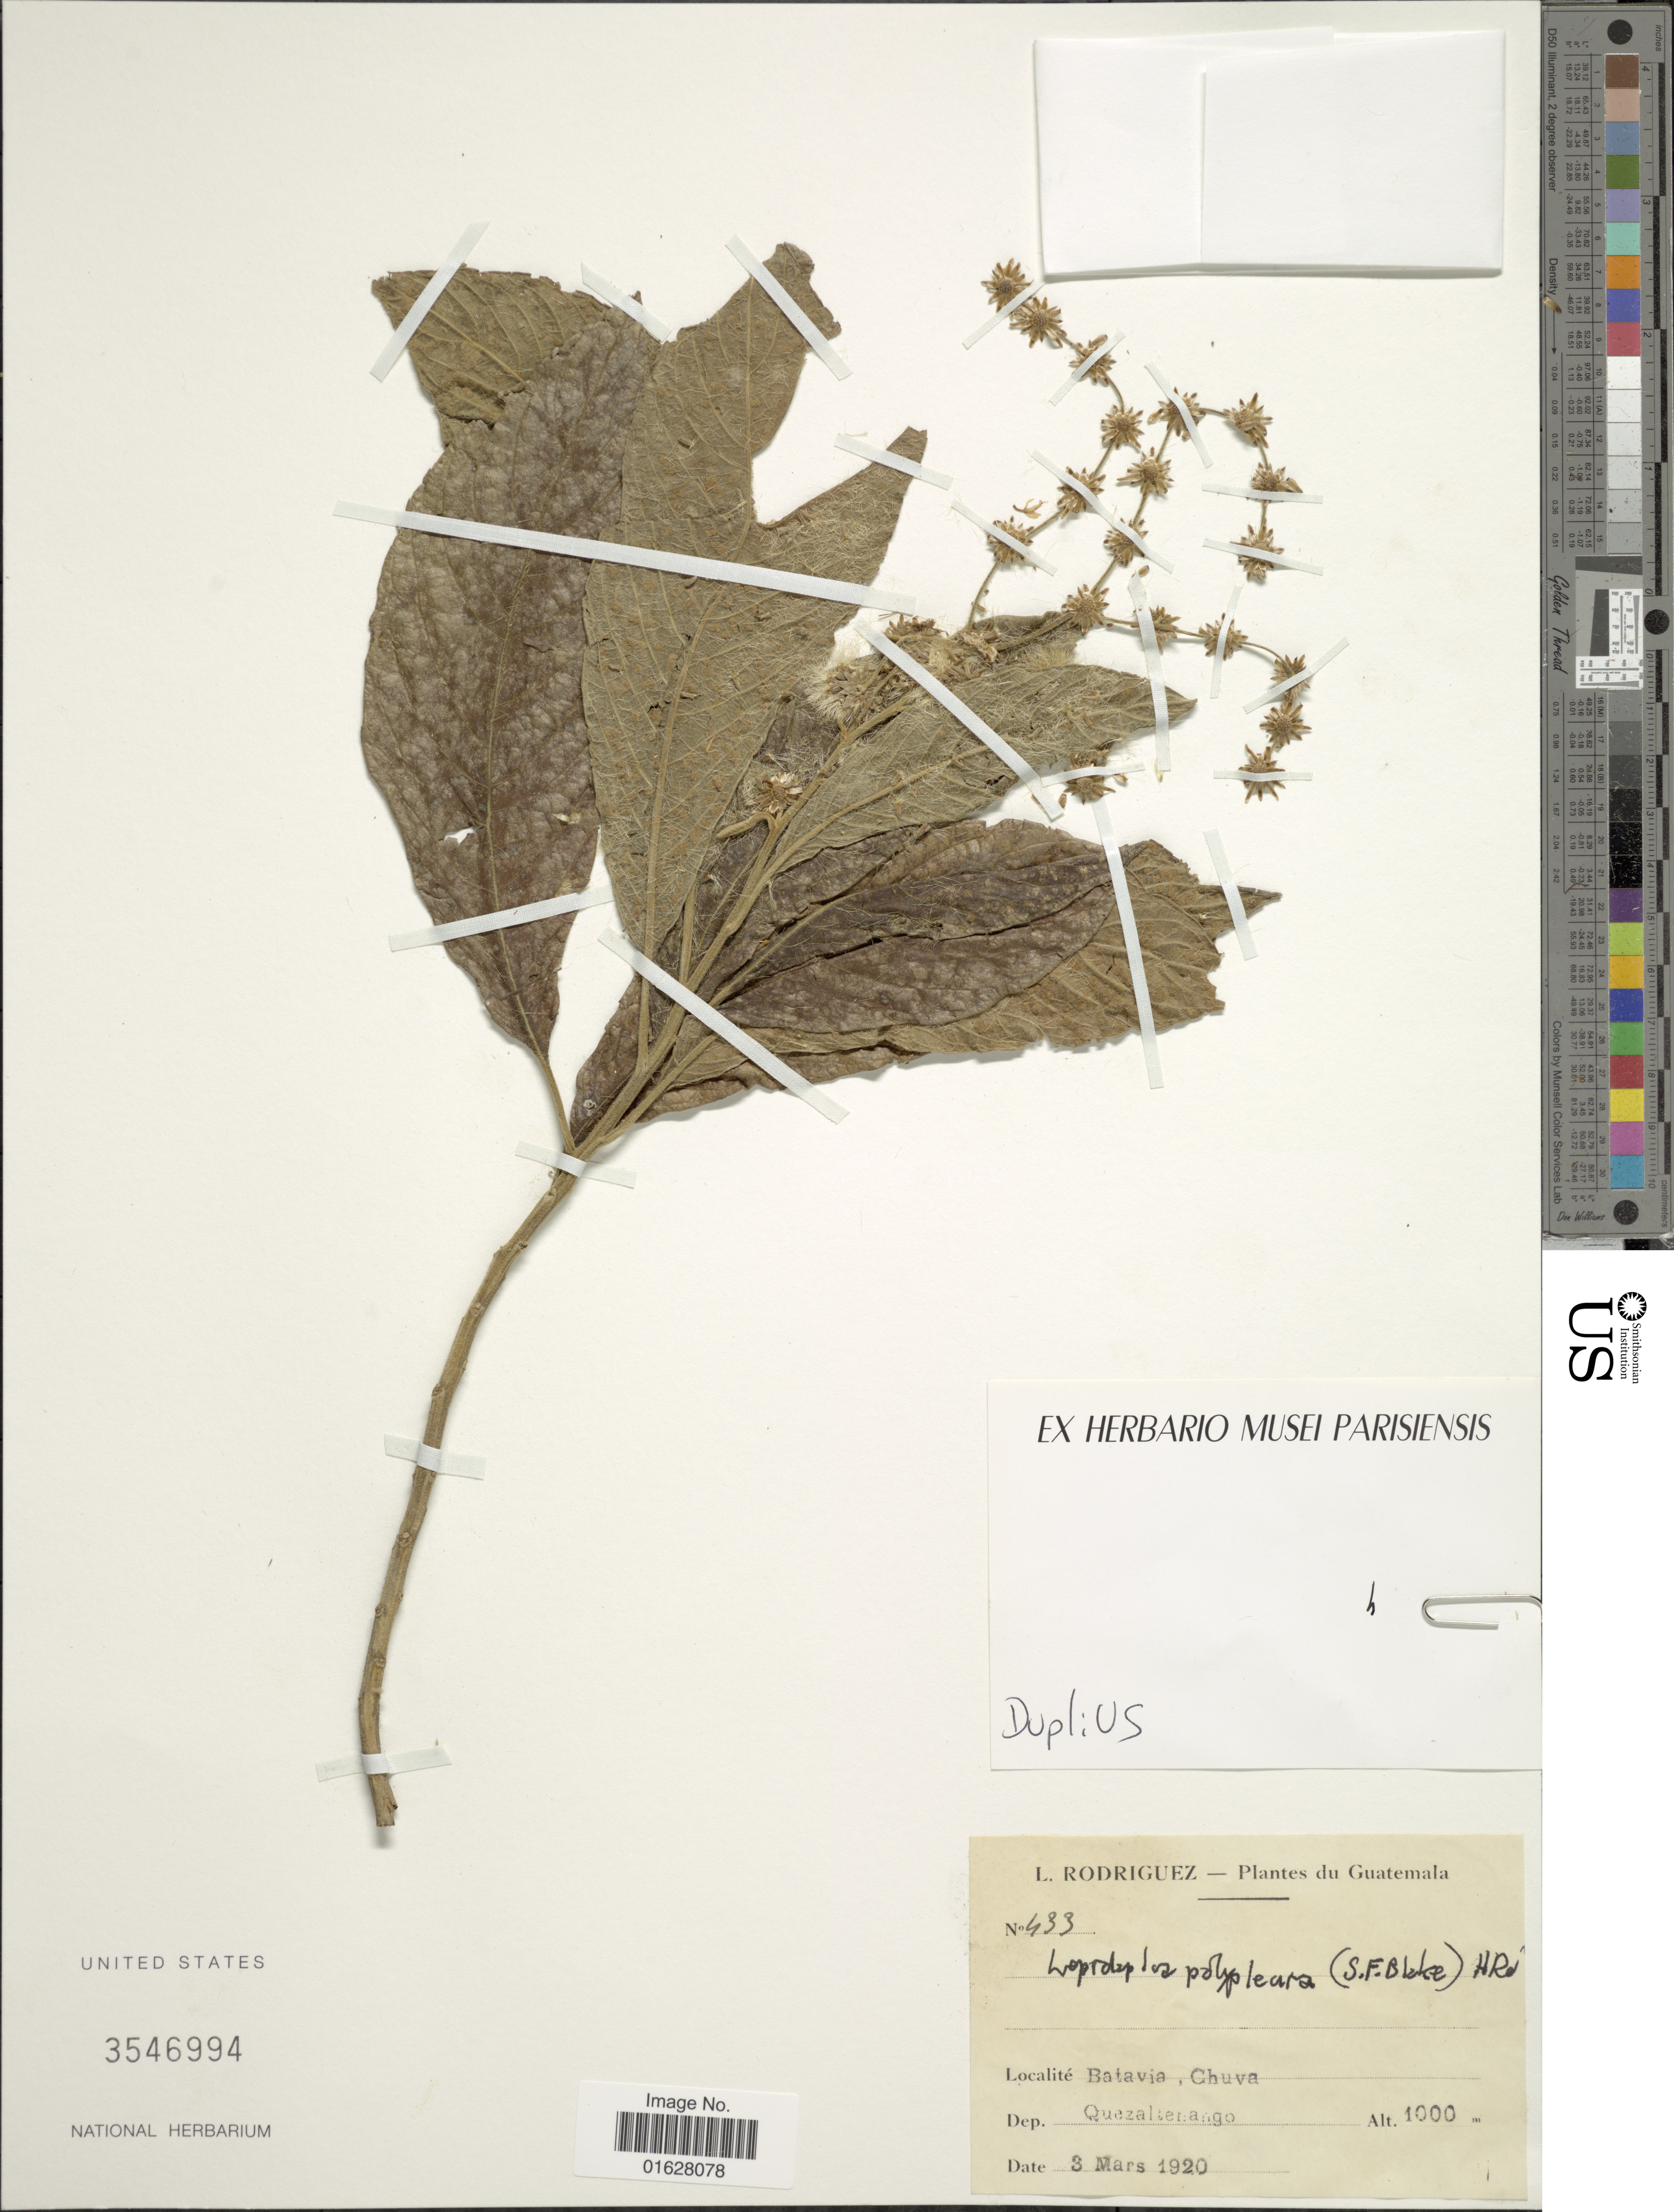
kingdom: Plantae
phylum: Tracheophyta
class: Magnoliopsida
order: Asterales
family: Asteraceae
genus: Lepidaploa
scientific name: Lepidaploa polypleura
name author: (S.F. Blake) H. Rob.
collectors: L. Rodriguez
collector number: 433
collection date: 1920-03-03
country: Guatemala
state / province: Quetzaltenango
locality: Batavia, Chuva, Dep. Quezaltenango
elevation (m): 1000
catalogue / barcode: US 3546994